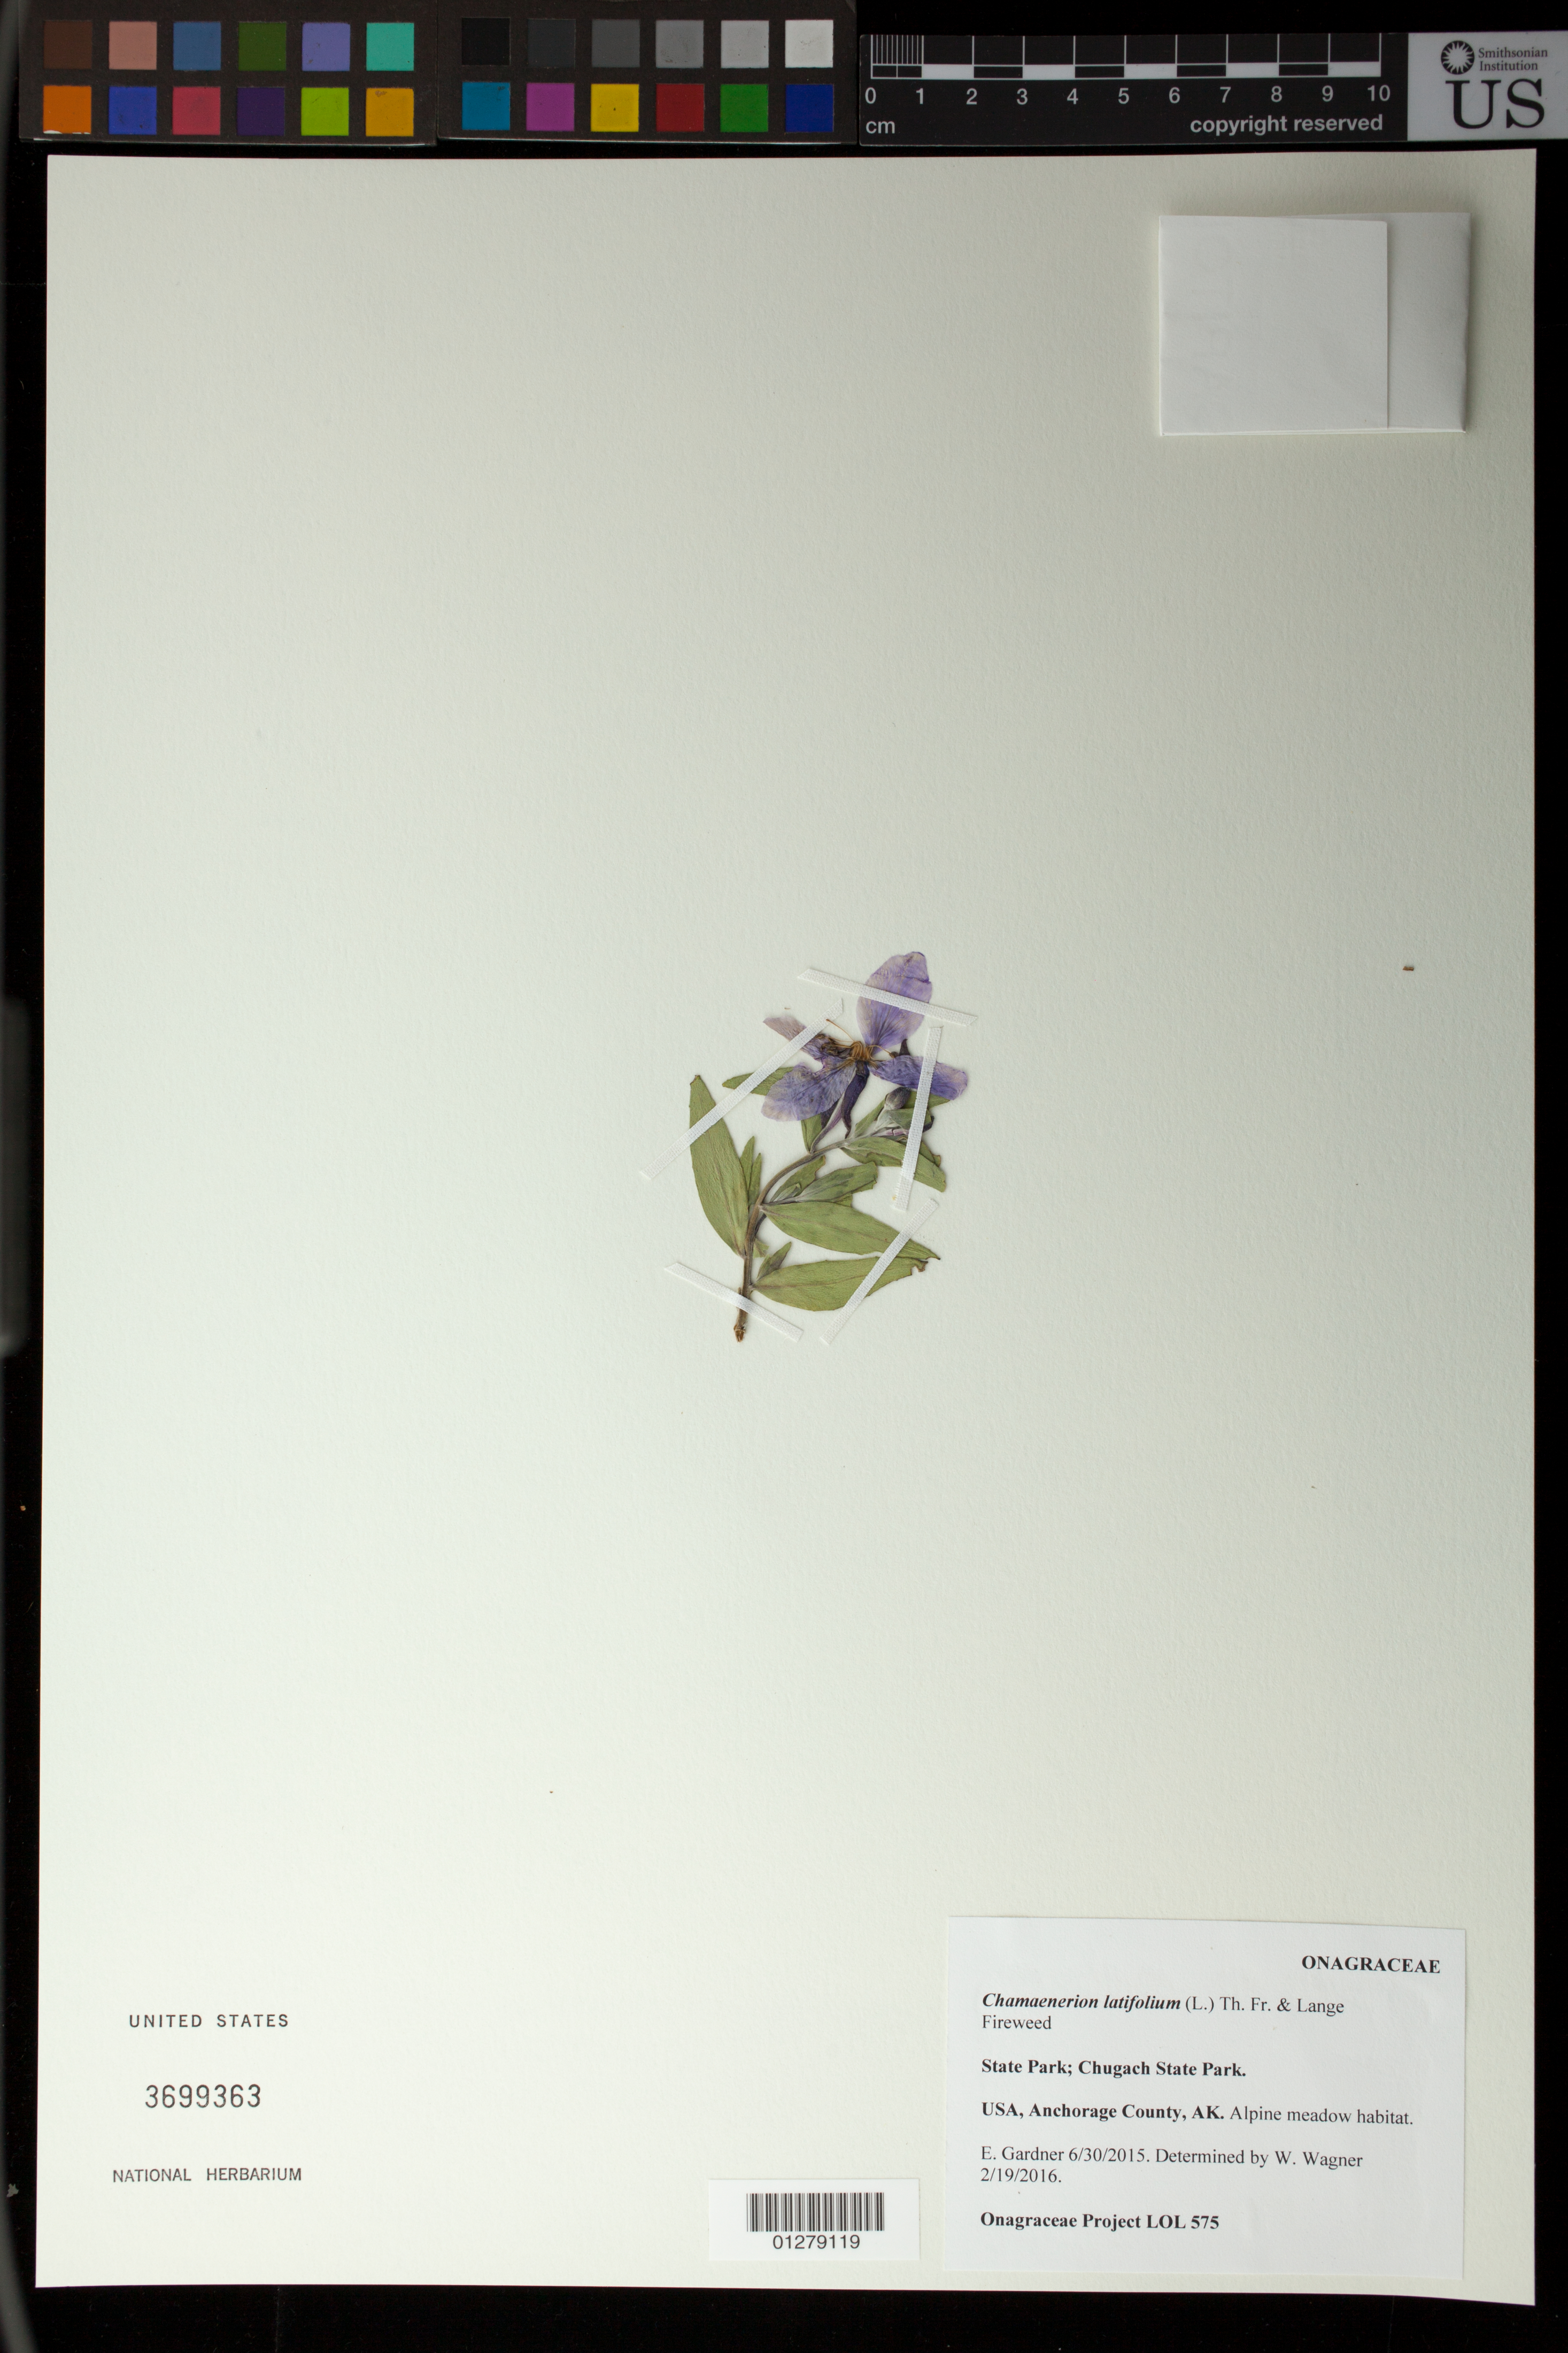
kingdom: Plantae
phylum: Tracheophyta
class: Magnoliopsida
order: Myrtales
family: Onagraceae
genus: Chamaenerion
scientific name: Chamaenerion latifolium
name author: (L.) Th. Fr. & Lange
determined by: Wagner, W. L., (BOT), Smithsonian Institution - National Museum of Natural History (UNITED STATES)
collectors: E. Gardner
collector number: LOL 575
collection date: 2015-06-30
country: United States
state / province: Alaska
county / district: Anchorage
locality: Chugach State Park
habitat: Alpine meadow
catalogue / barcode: US 3699363